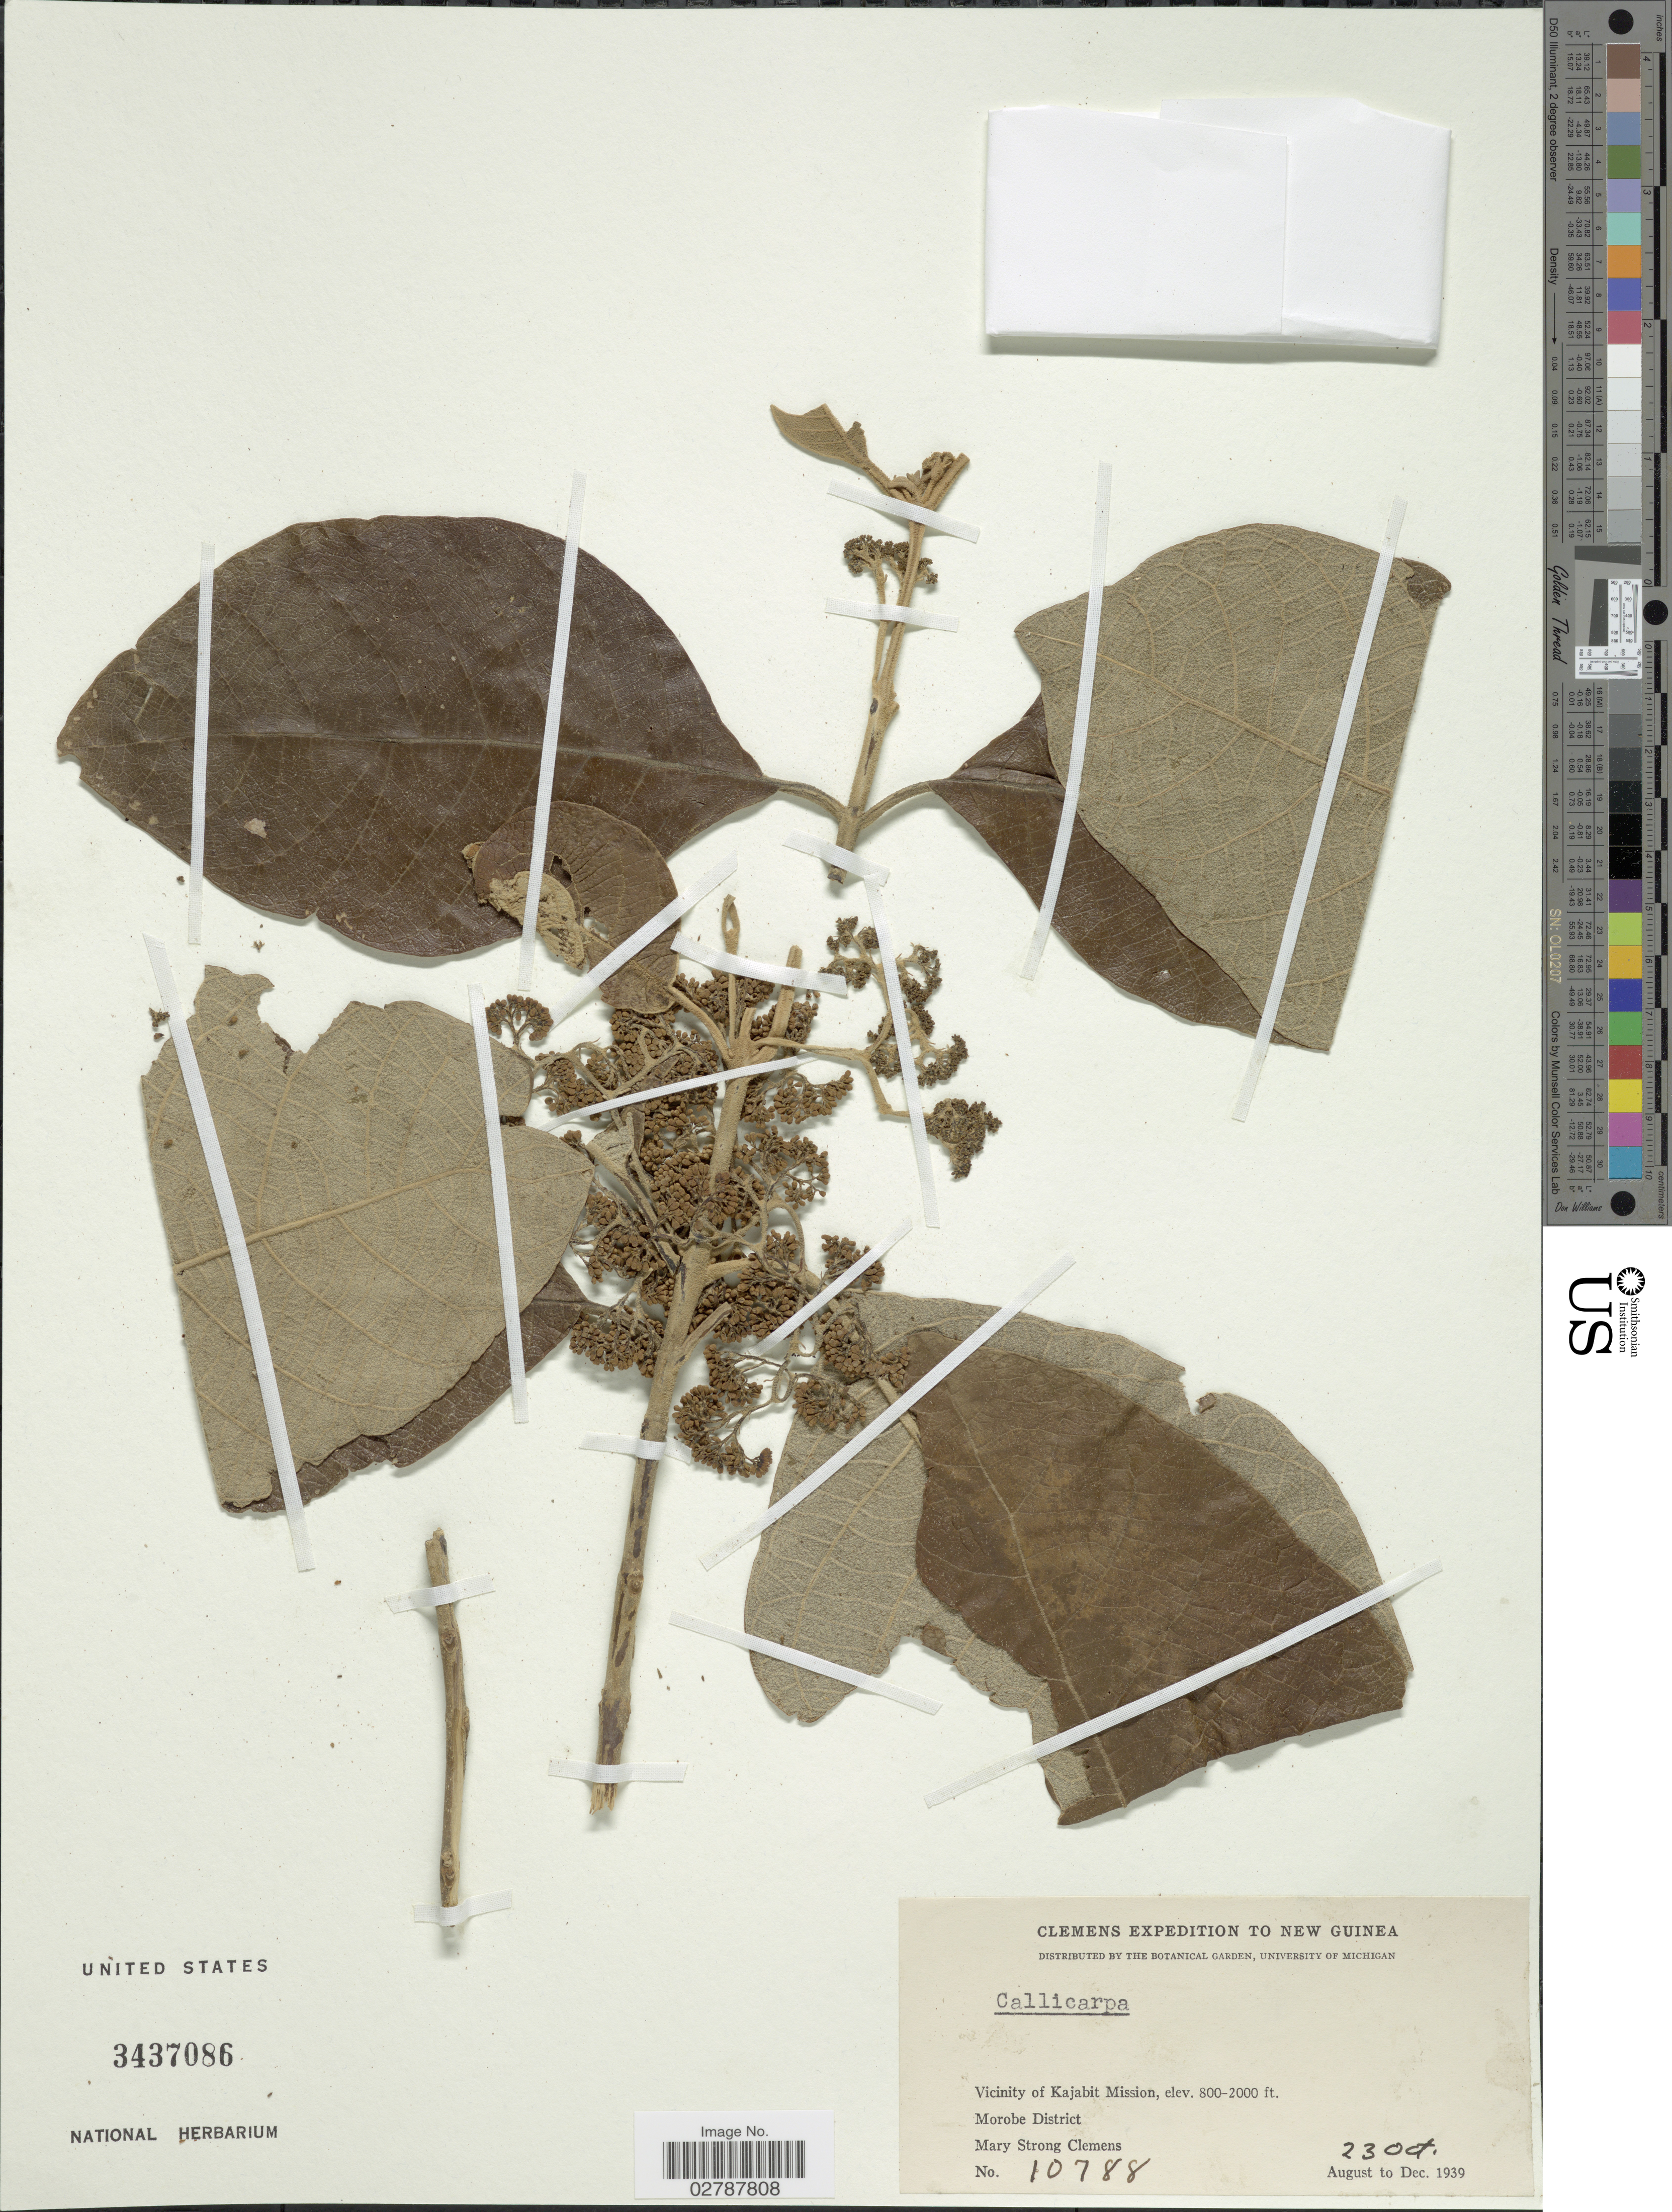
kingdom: Plantae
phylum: Tracheophyta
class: Magnoliopsida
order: Lamiales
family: Lamiaceae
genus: Callicarpa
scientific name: Callicarpa sp.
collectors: M. S. Clemens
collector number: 10788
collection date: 1939-10-23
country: Papua New Guinea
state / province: Morobe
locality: New Guinea. Vicinity of Kajabit Mission. Morobe District.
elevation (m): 244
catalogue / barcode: US 3437086